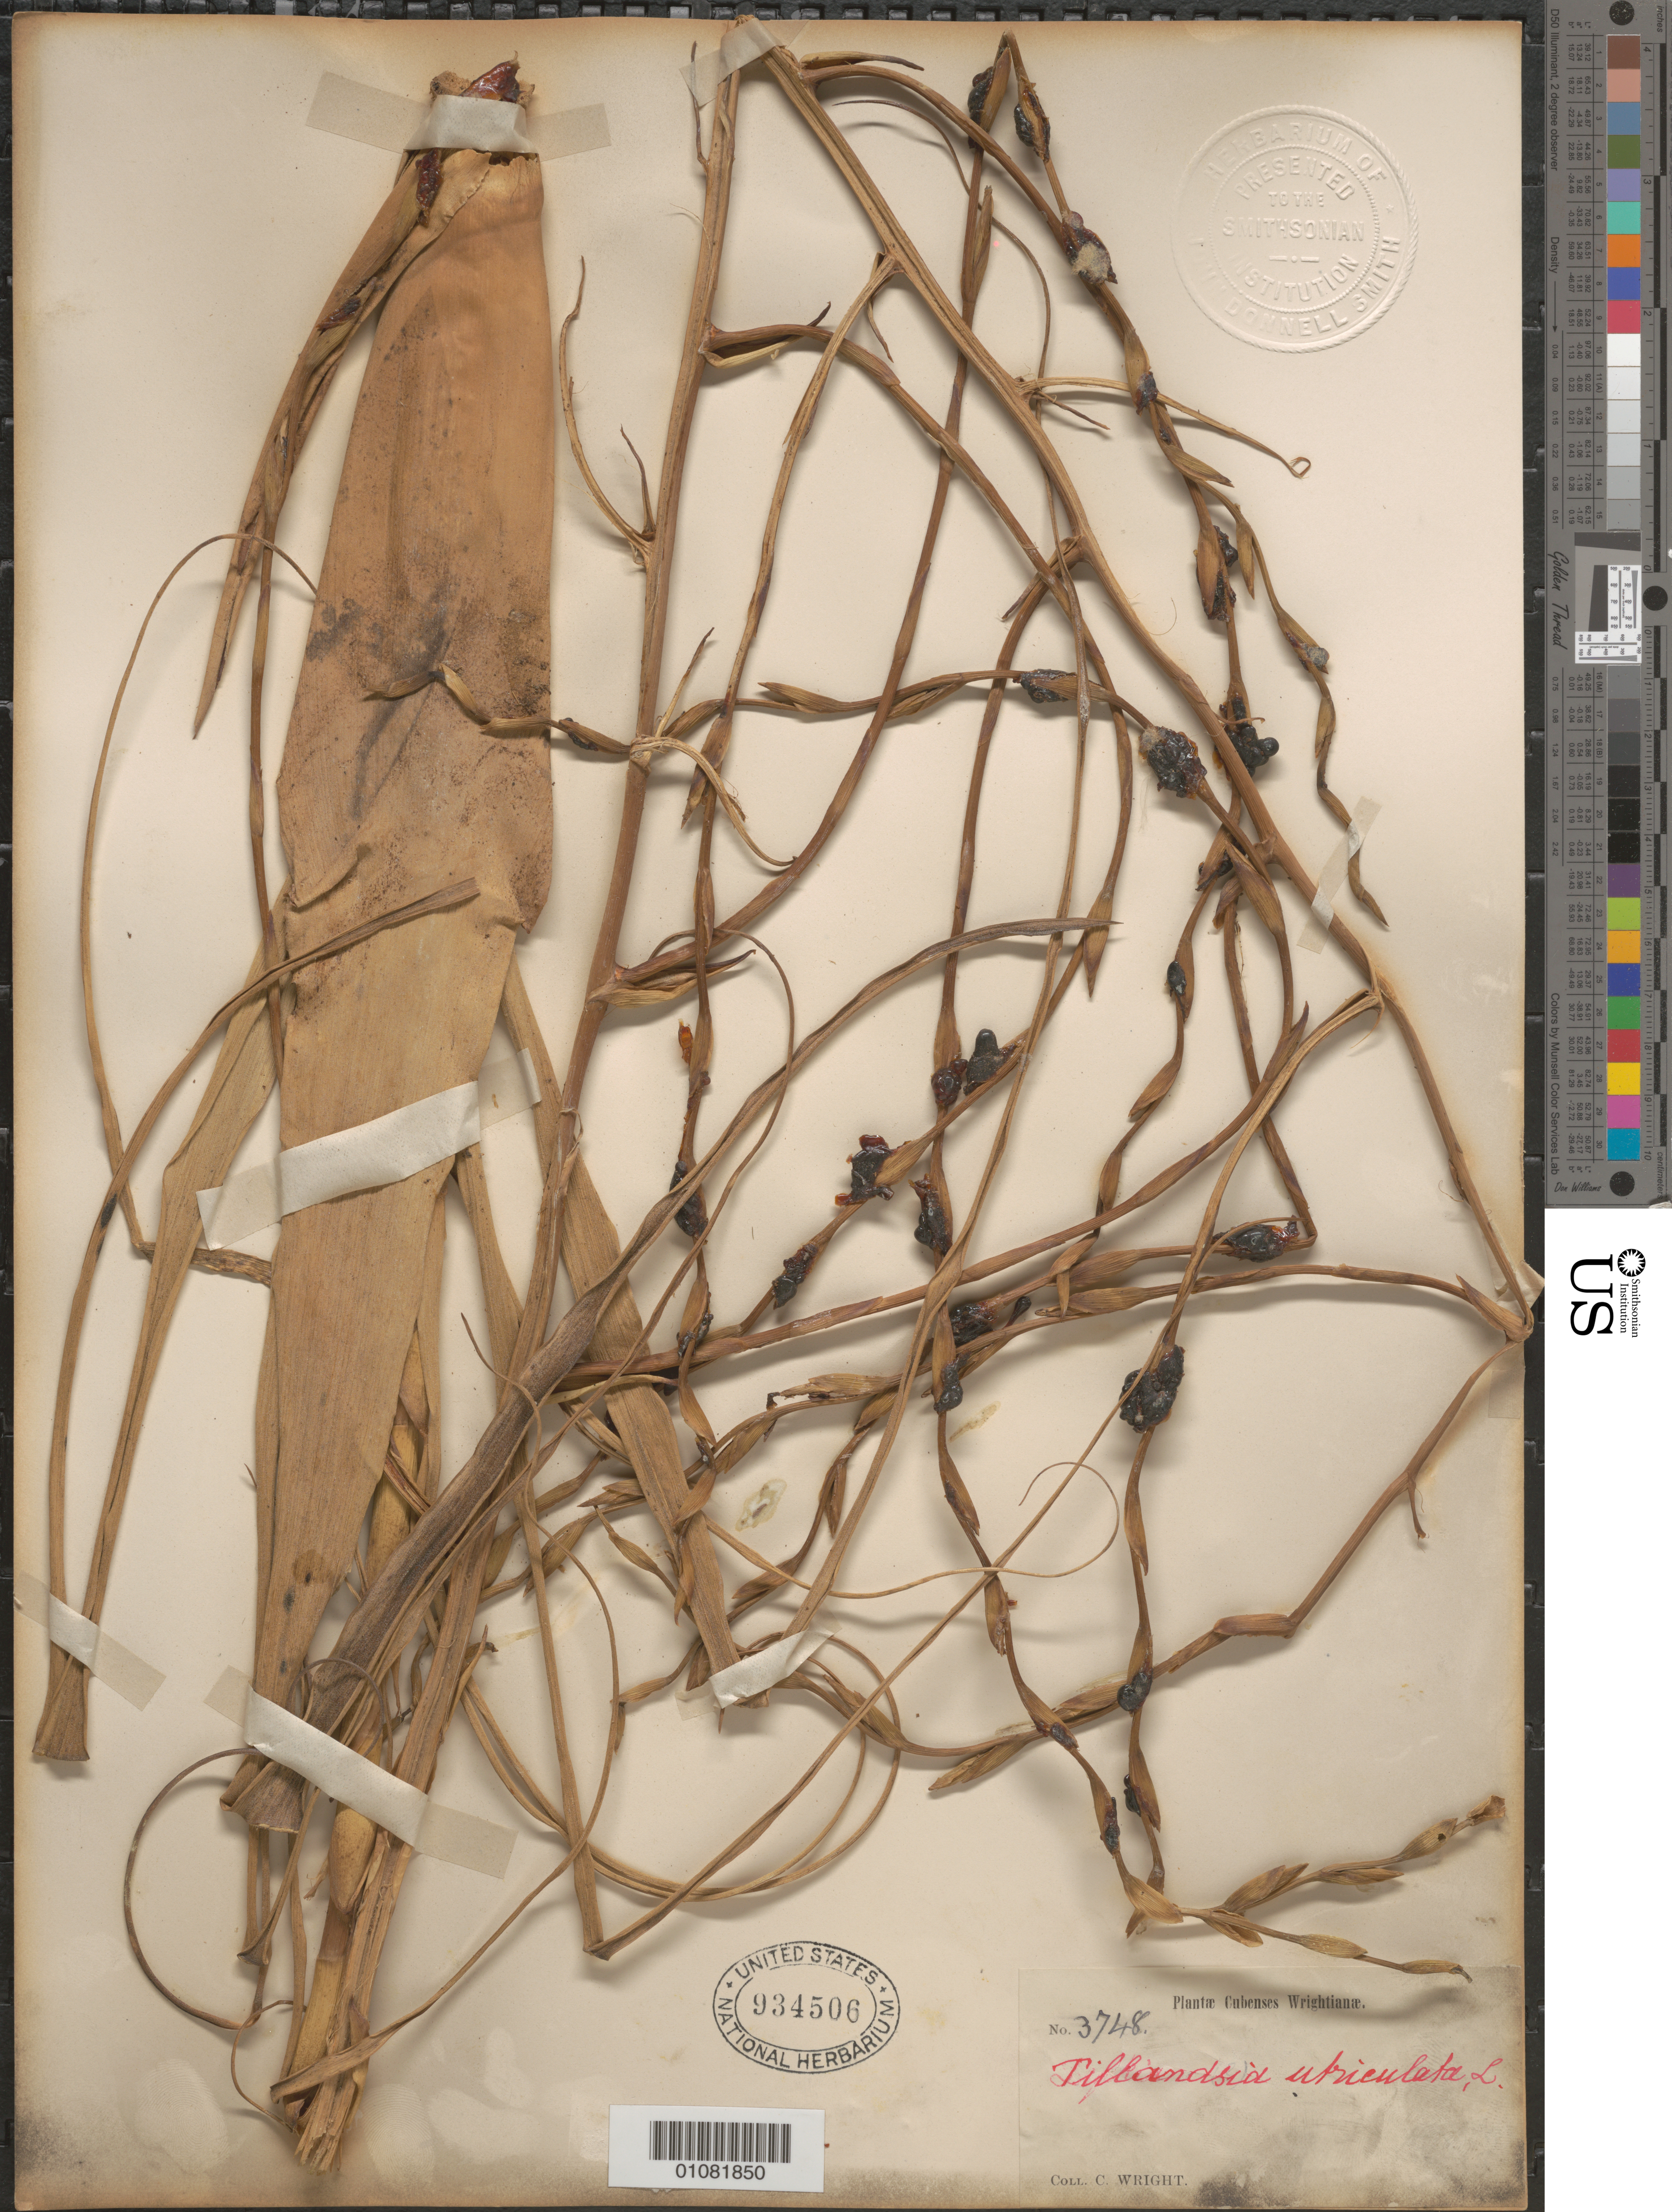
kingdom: Plantae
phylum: Tracheophyta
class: Liliopsida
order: Poales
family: Bromeliaceae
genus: Tillandsia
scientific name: Tillandsia utriculata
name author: L.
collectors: C. Wright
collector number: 3748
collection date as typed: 1800 to 1899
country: Cuba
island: Cuba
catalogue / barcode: US 934506